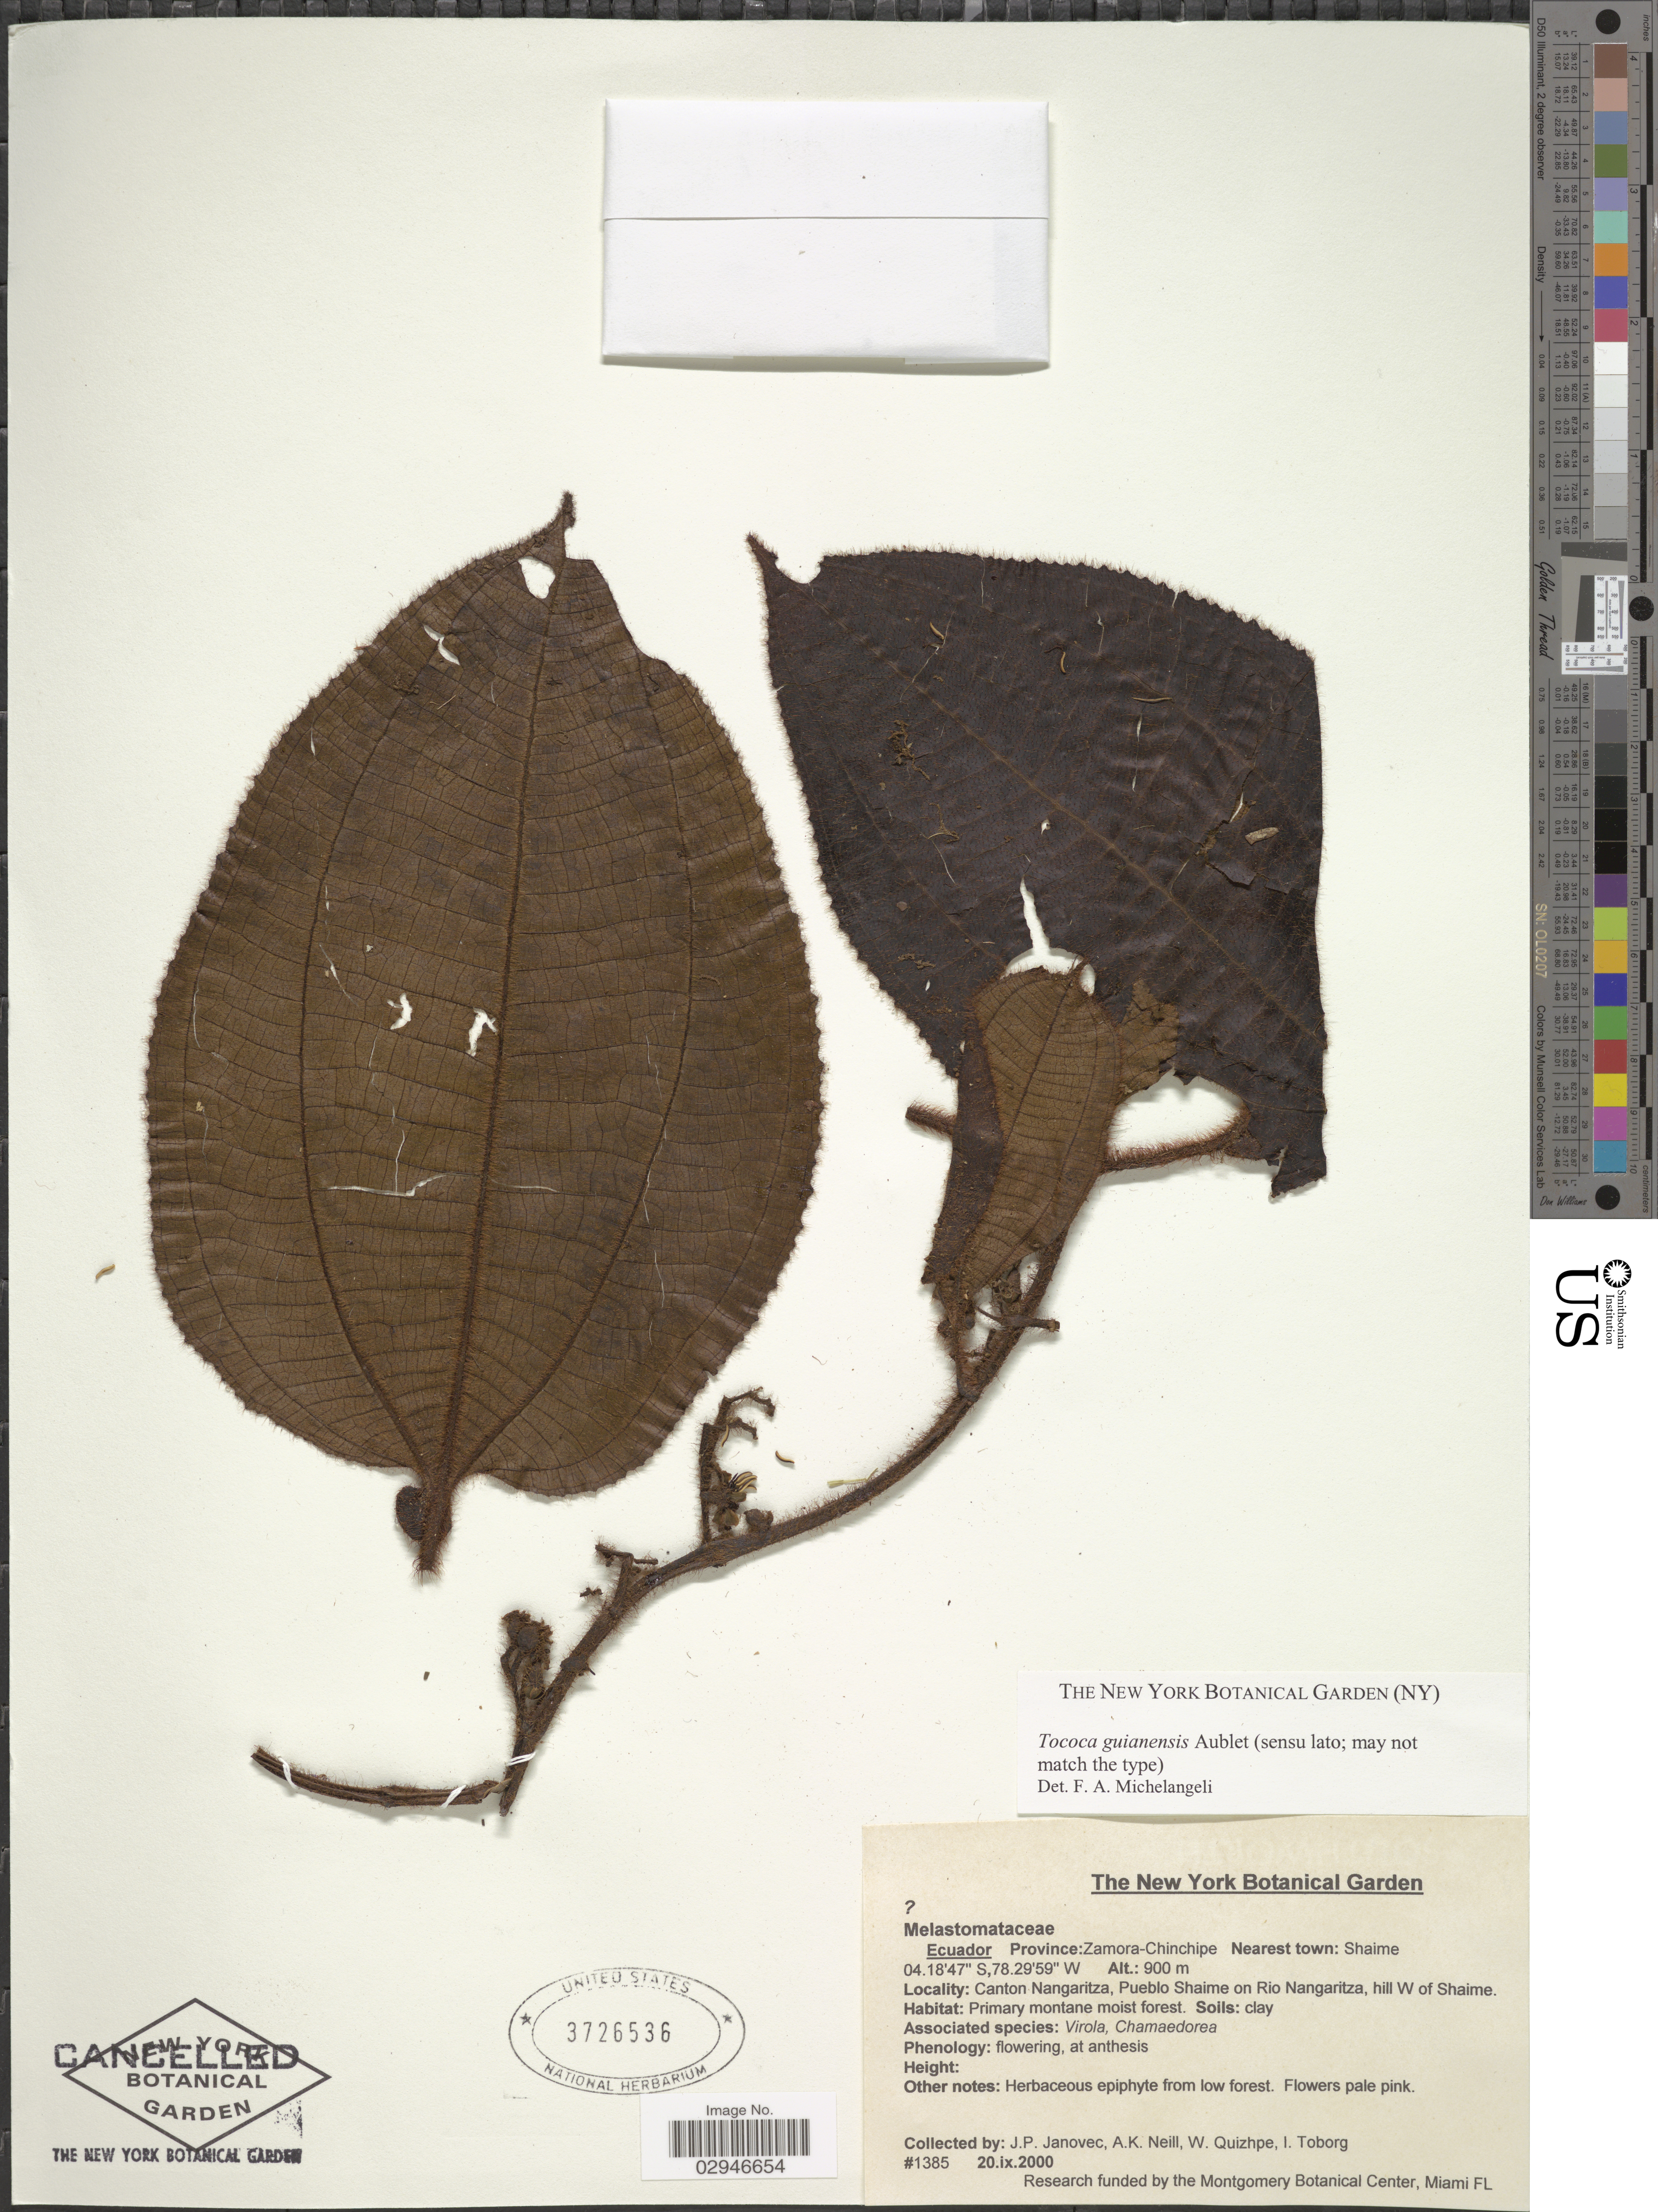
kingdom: Plantae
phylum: Tracheophyta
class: Magnoliopsida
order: Myrtales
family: Melastomataceae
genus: Tococa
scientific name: Tococa guianensis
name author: Aubl.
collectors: J. P. Janovec, A. Neill, W. Quizhpe & I. Toborg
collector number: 1385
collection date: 2000-09-20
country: Ecuador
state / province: Zamora-Chinchipe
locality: Nearest town Shaime, Canton Nangaritza, Pueblo Shaime on Rio Nangaritza, hill W of Shaime.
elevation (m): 900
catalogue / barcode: US 3726536